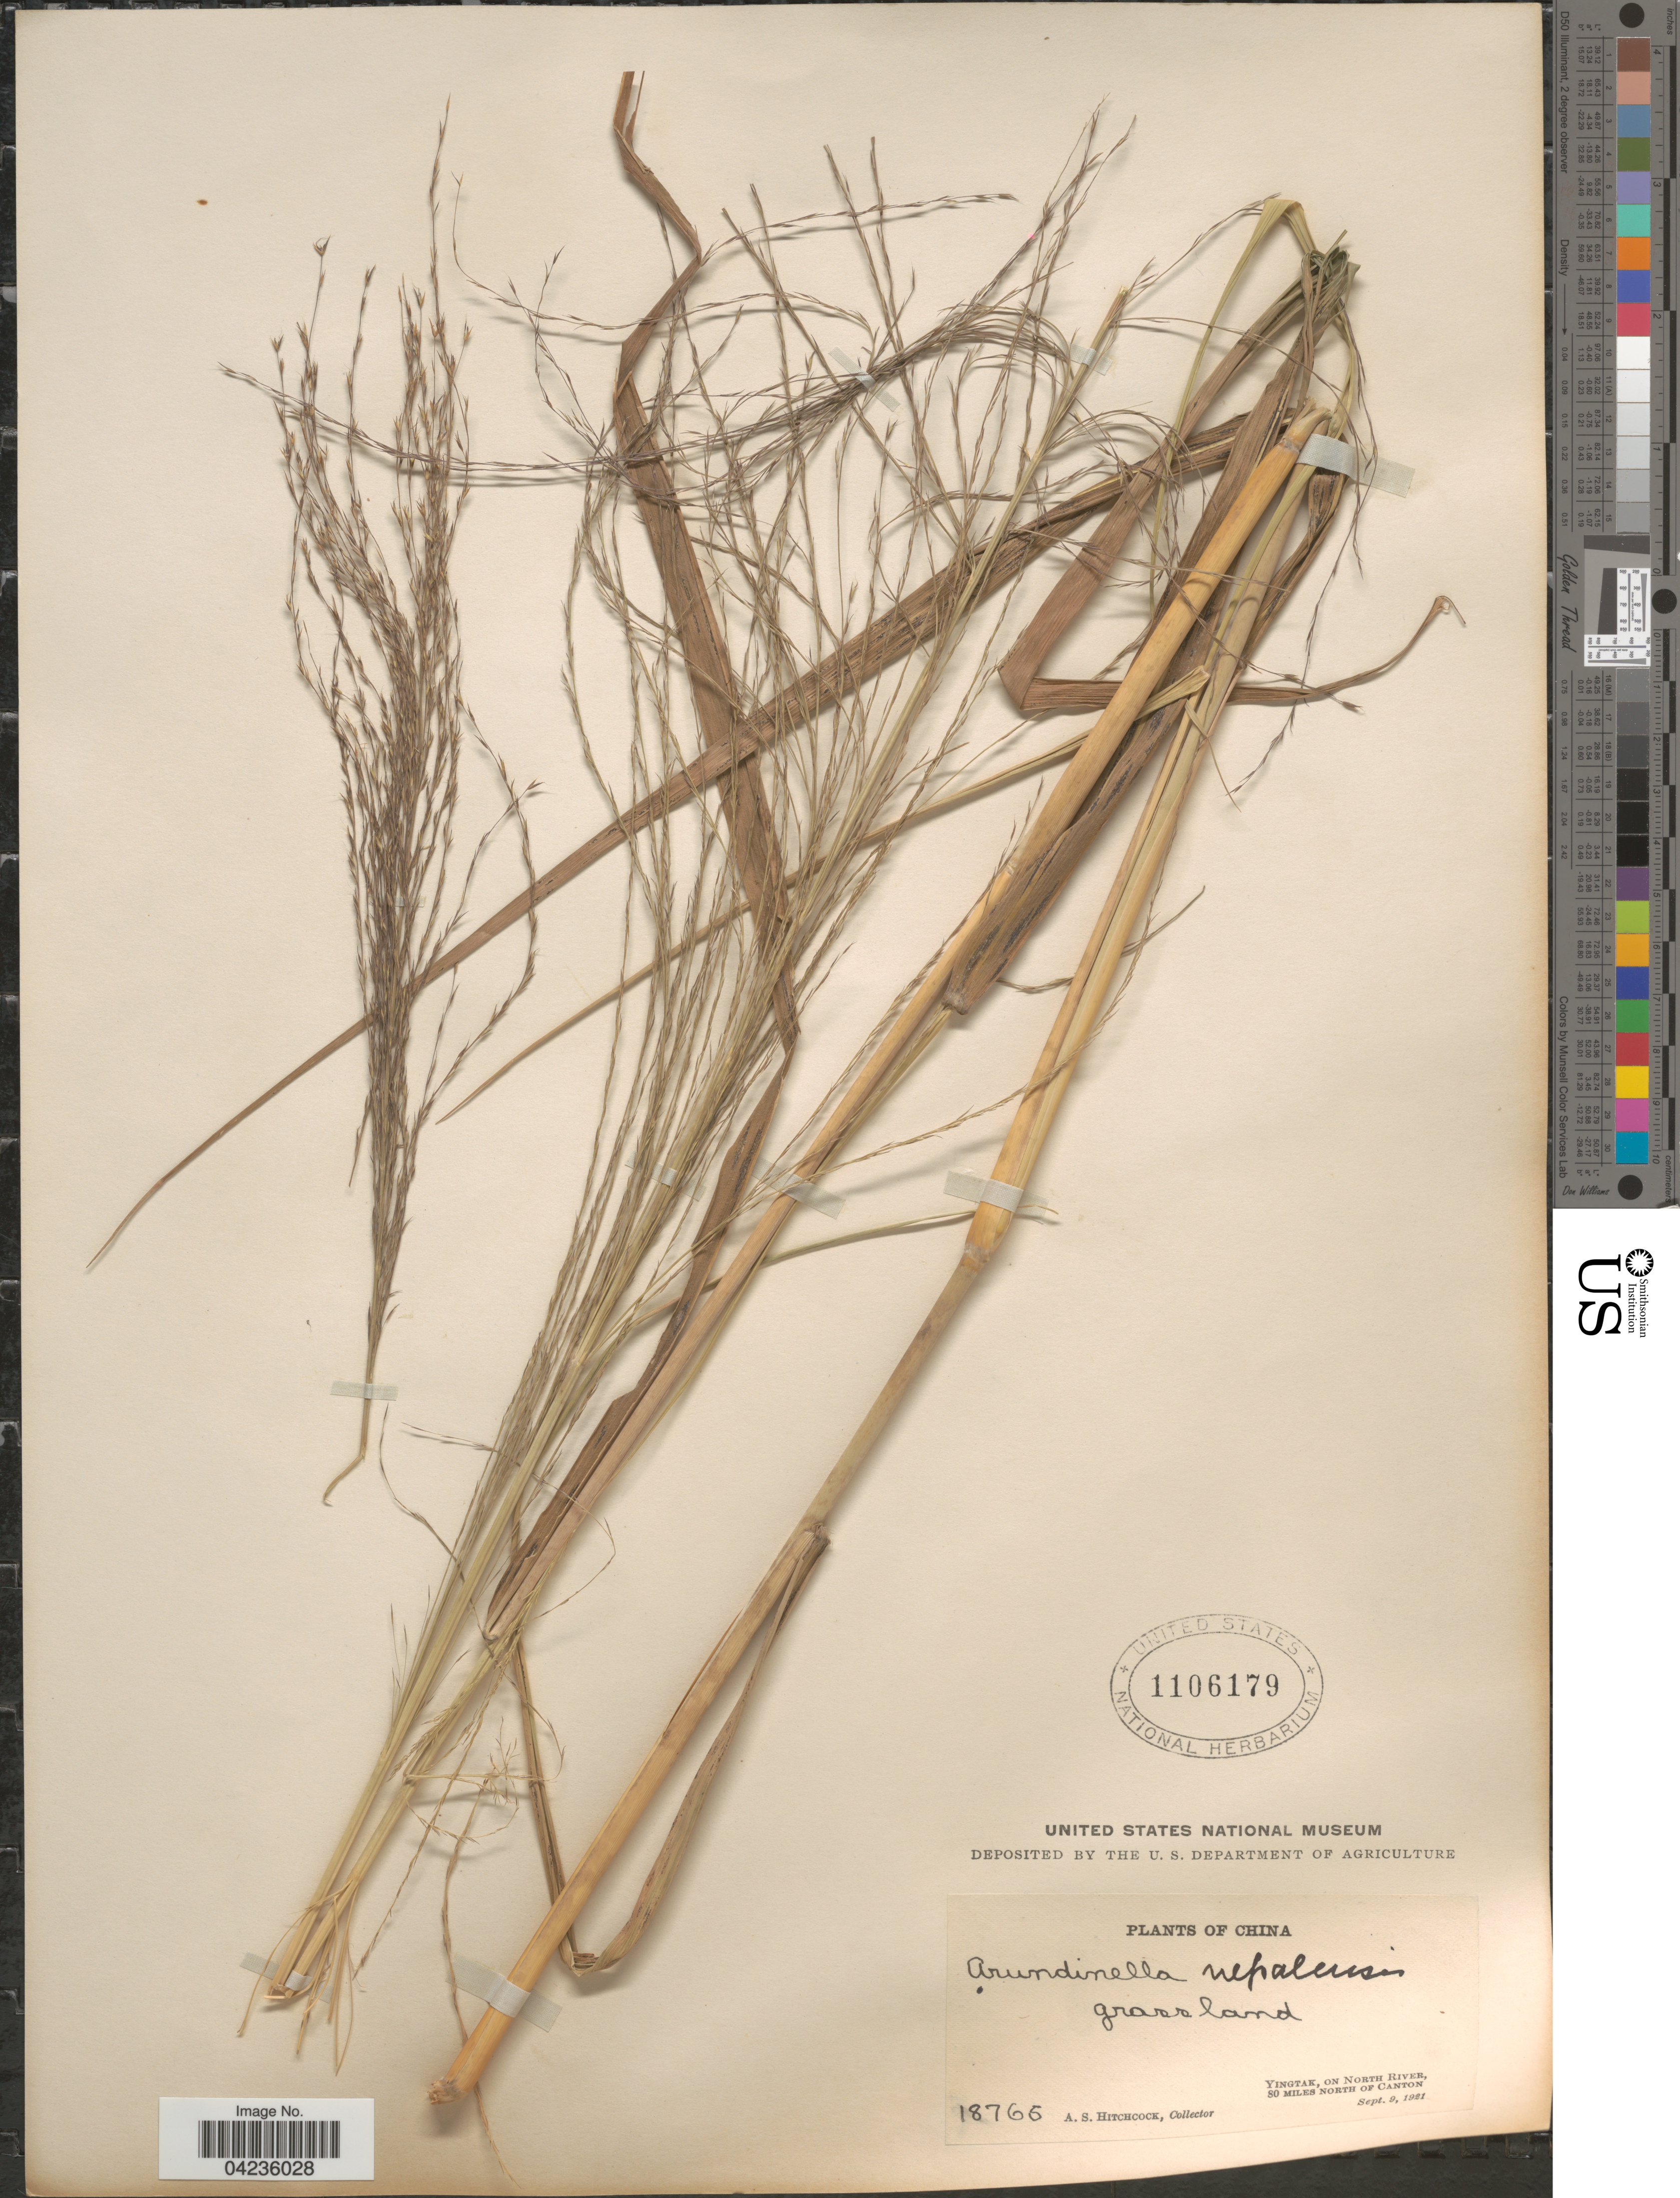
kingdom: Plantae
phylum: Tracheophyta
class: Liliopsida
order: Poales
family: Poaceae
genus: Arundinella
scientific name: Arundinella nepalensis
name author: Trin.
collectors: A. S. Hitchcock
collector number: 18765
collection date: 1921-09-09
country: China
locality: Yingtak, on North River, 80 miles north of Canton.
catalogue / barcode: US 1106179